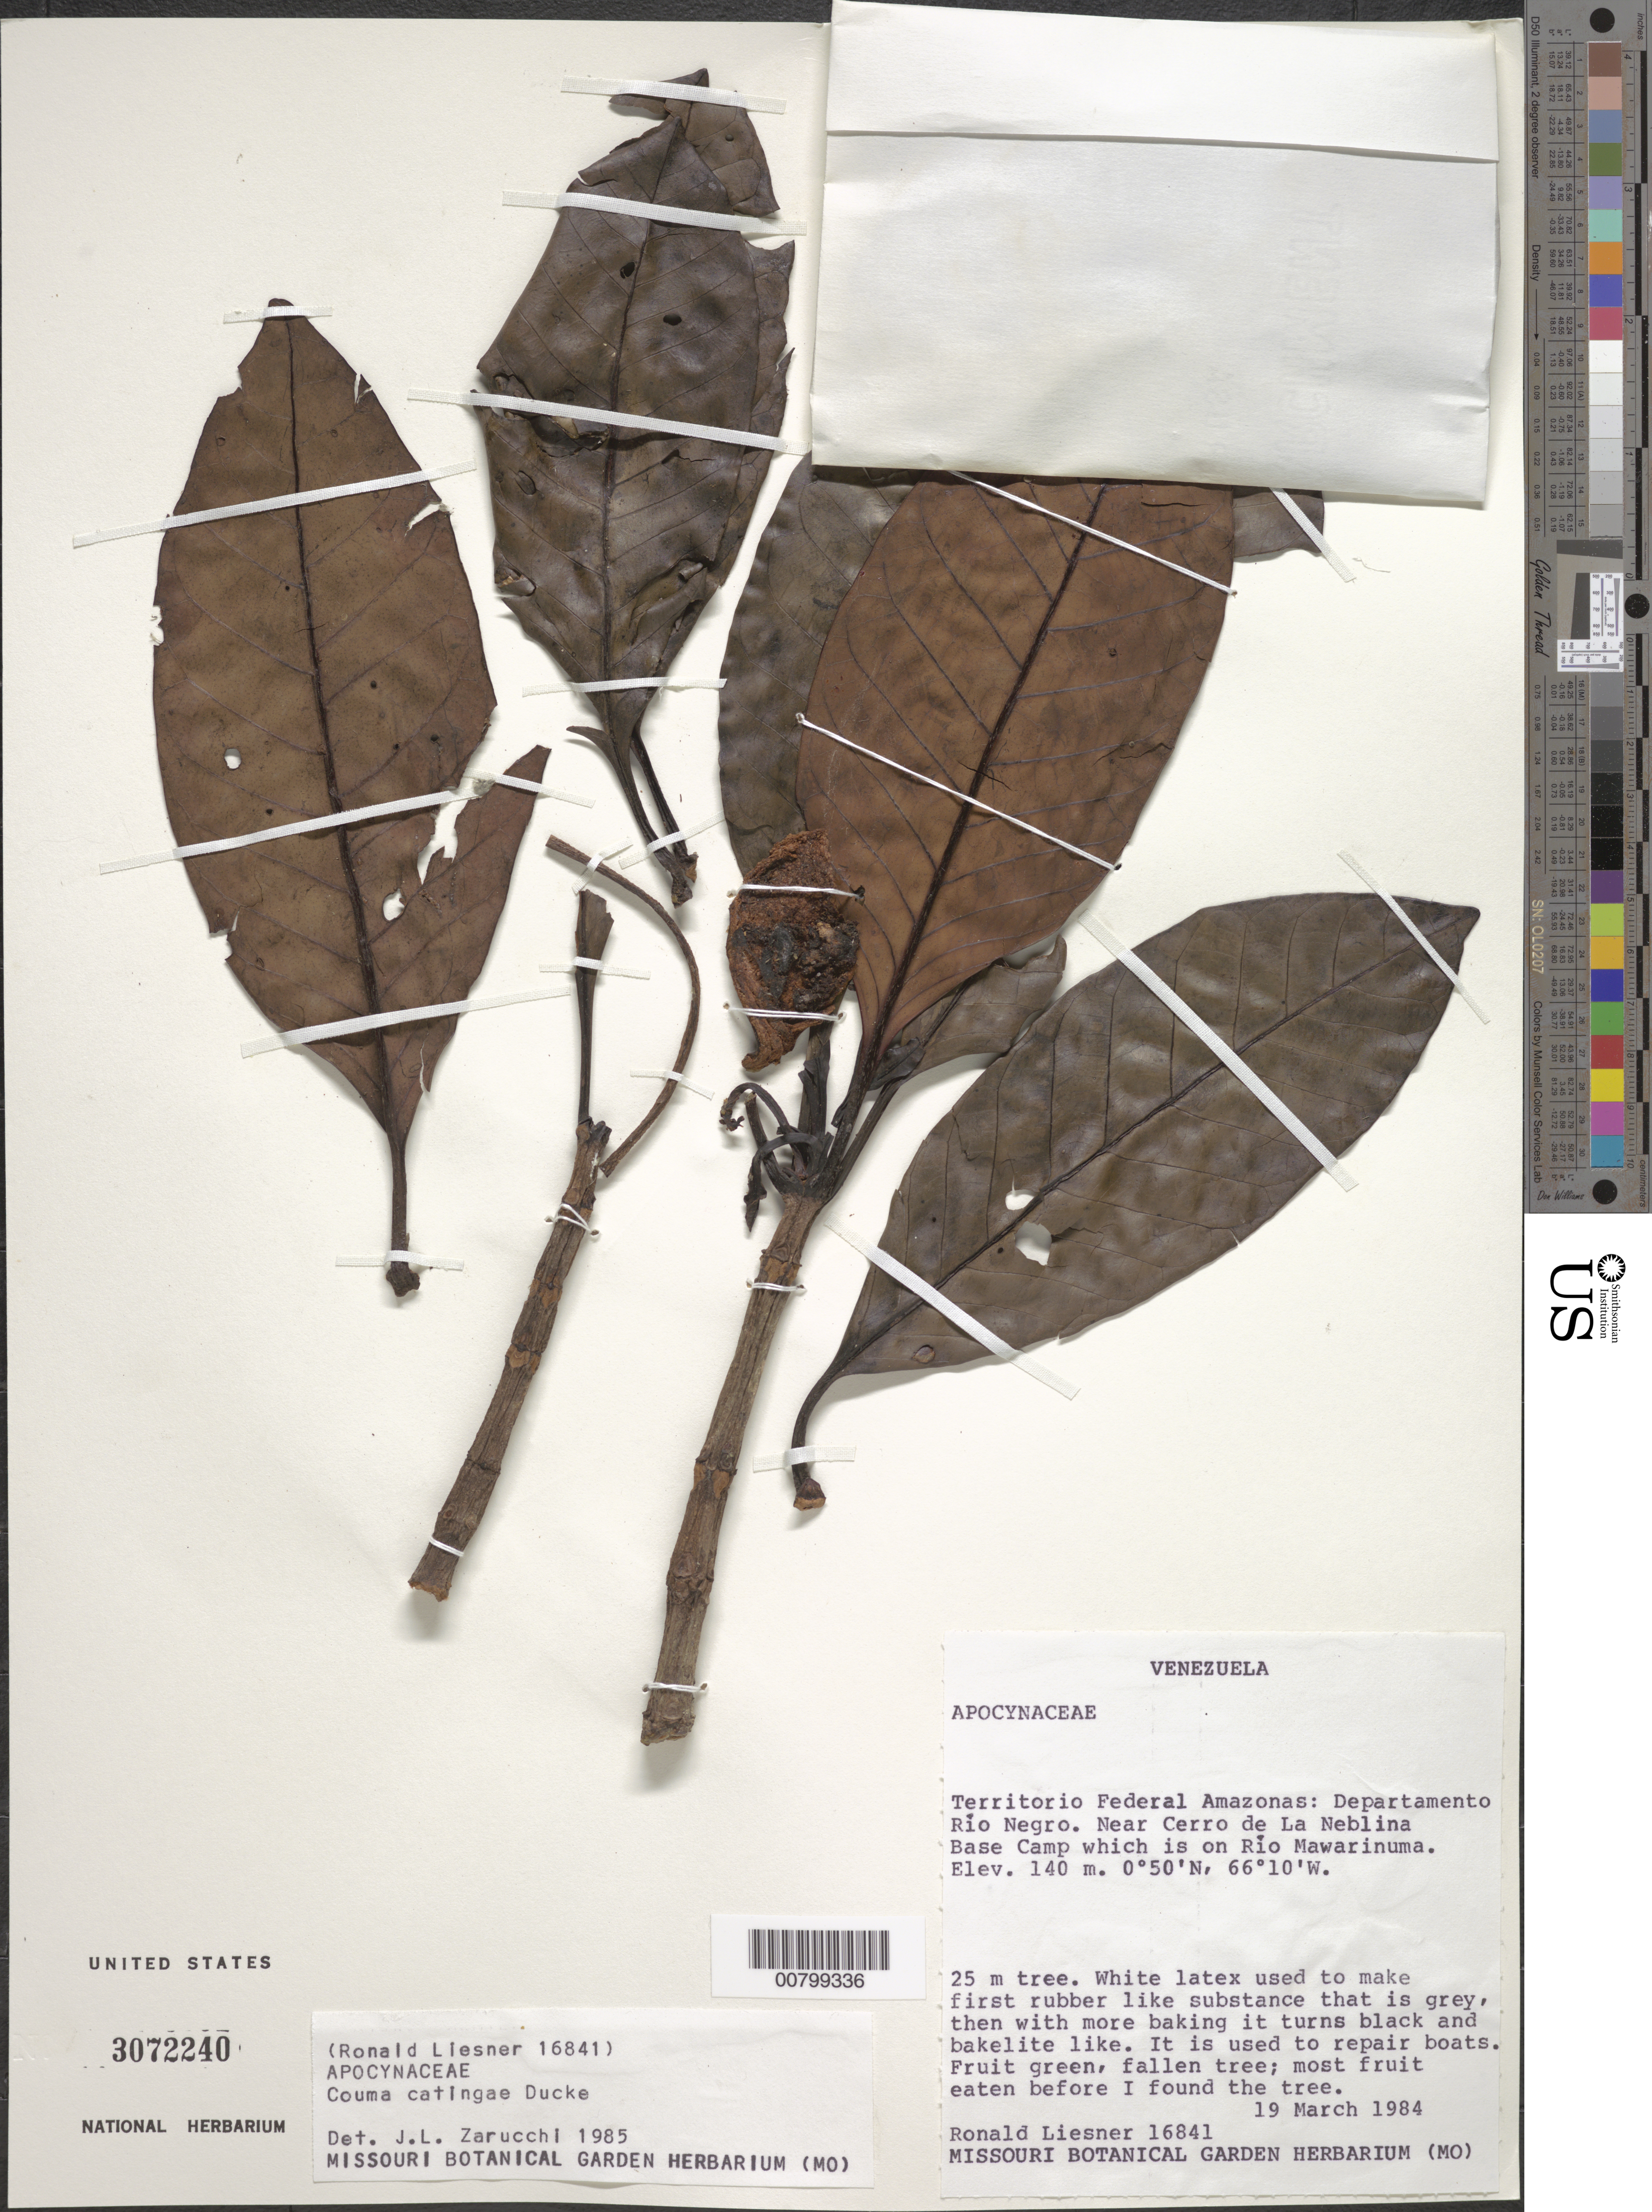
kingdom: Plantae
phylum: Tracheophyta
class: Magnoliopsida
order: Gentianales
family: Apocynaceae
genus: Couma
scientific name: Couma catingae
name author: Ducke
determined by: Zarucchi, J. L.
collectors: R. L. Liesner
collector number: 16841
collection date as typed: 19-Mar-84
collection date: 1984-03-19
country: Venezuela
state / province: Amazonas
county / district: Río Negro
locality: Cerro de La Neblina Base Camp, near, on Río Mawarinuma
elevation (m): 140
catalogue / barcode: US 3072240